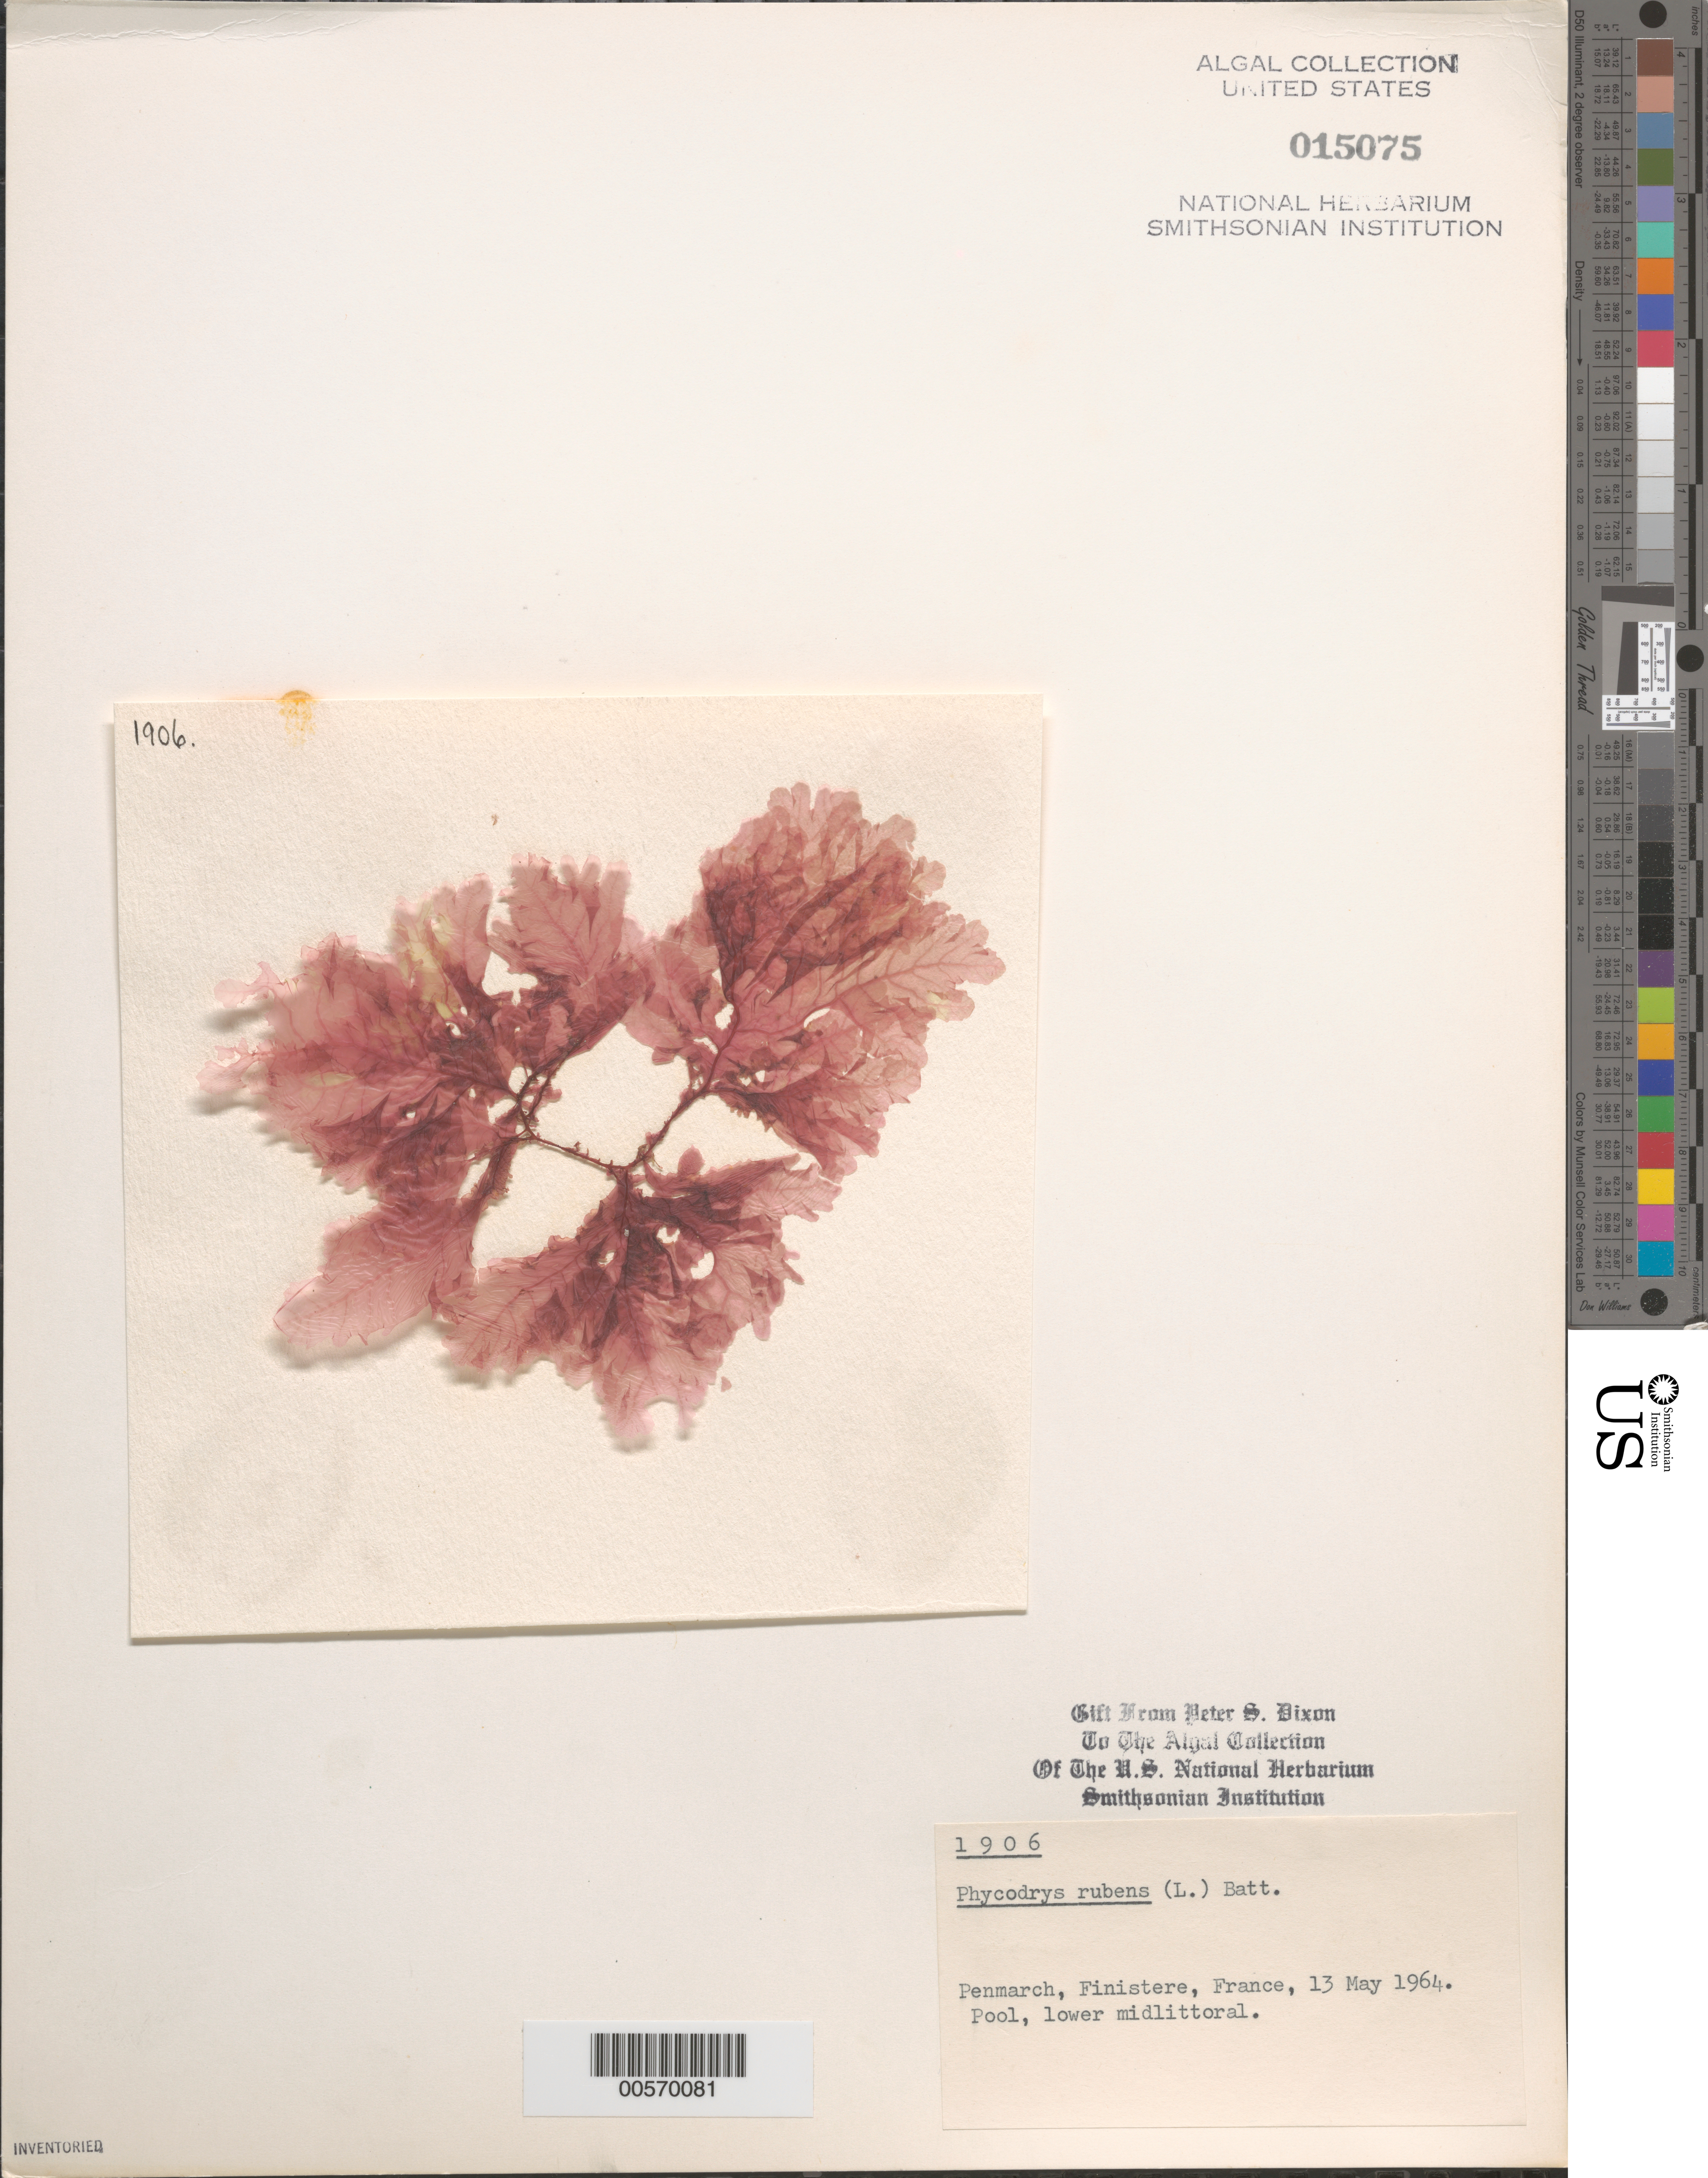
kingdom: Plantae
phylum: Rhodophyta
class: Florideophyceae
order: Ceramiales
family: Delesseriaceae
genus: Phycodrys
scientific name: Phycodrys rubens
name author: (L.) Batters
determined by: Dixon, P. S.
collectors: P. S. Dixon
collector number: PSD 1906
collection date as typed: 13 May 1964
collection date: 1964-05-13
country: France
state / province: Bretagne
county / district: Finistère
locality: Penmarch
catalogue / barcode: US 15075